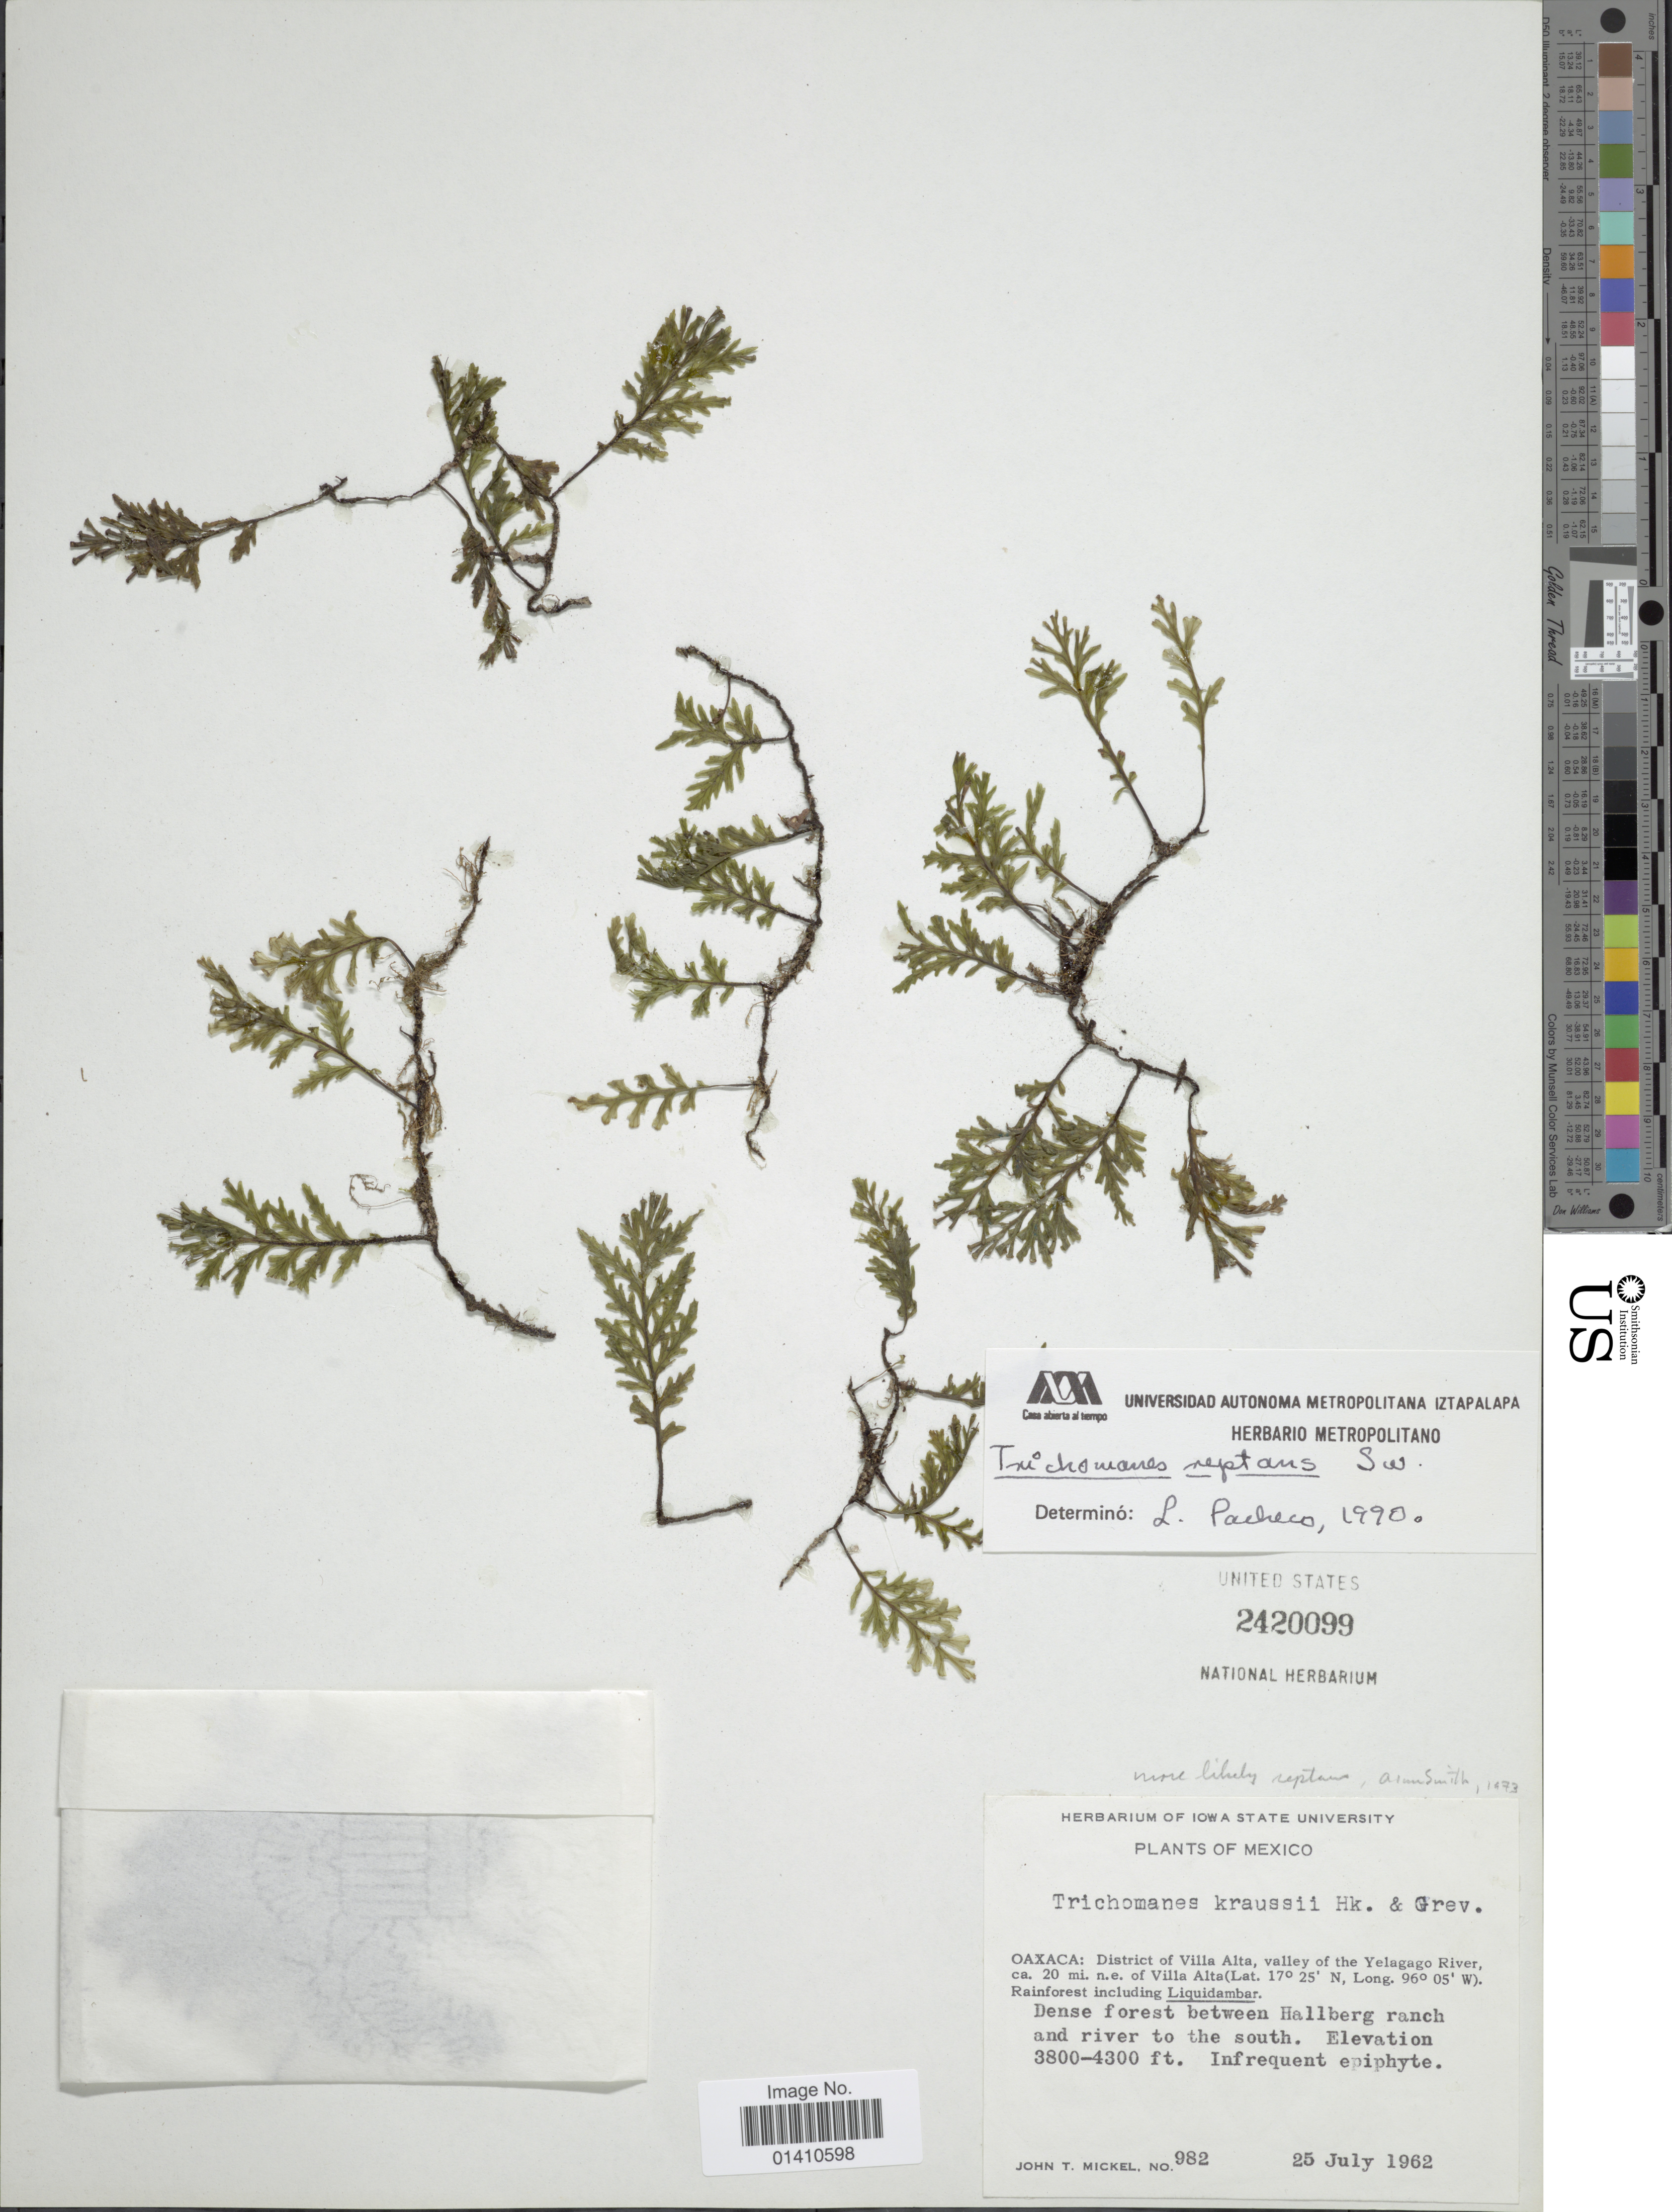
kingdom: Plantae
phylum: Tracheophyta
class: Polypodiopsida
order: Hymenophyllales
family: Hymenophyllaceae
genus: Didymoglossum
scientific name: Didymoglossum reptans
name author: (Sw.) C. Presl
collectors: J. T. Mickel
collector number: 982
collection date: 1962-07-25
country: Mexico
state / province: Oaxaca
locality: District of Villa Alta, valley of the Yelagago River, 20 mi n.e. of Villa Alta. rainforest including Liquidambar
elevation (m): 1158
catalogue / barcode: US 2420099